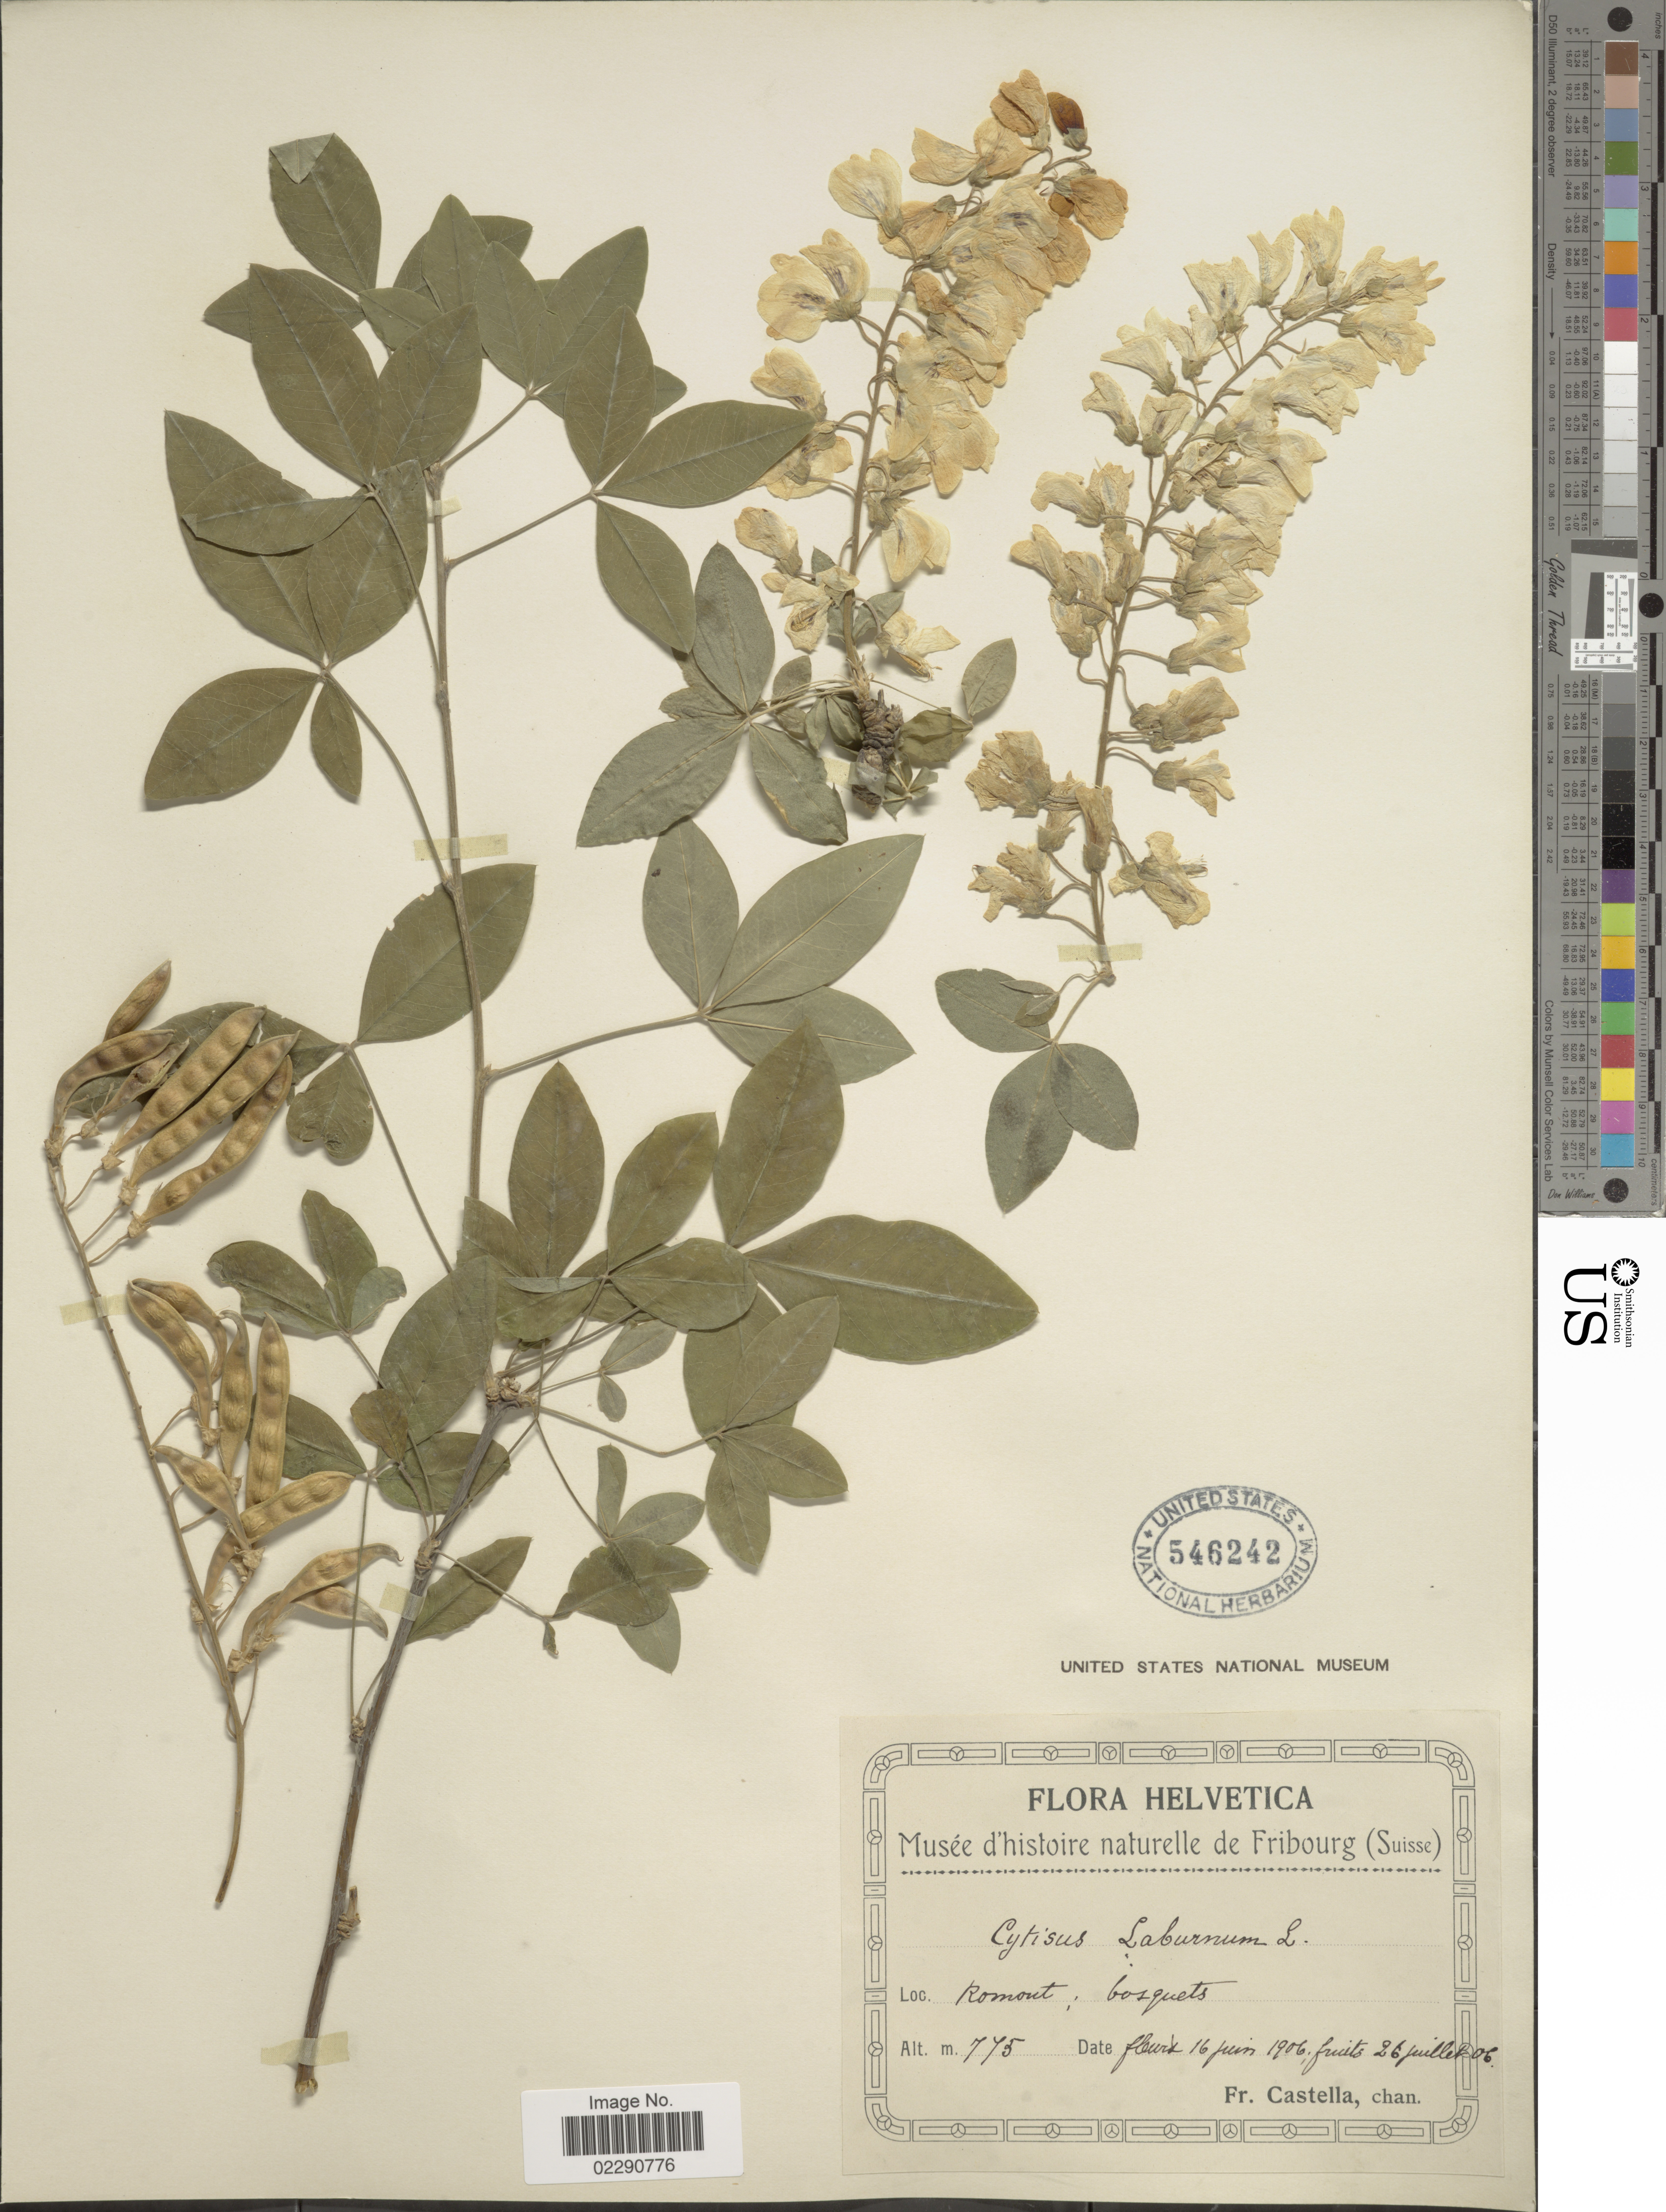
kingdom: Plantae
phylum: Tracheophyta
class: Magnoliopsida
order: Fabales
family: Fabaceae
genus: Laburnum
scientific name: Laburnum anagyroides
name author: Medik.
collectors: Fr. Castella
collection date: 1906-06-16/1906-07-26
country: Switzerland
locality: Helvetica, Romout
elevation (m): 775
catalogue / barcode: US 546242